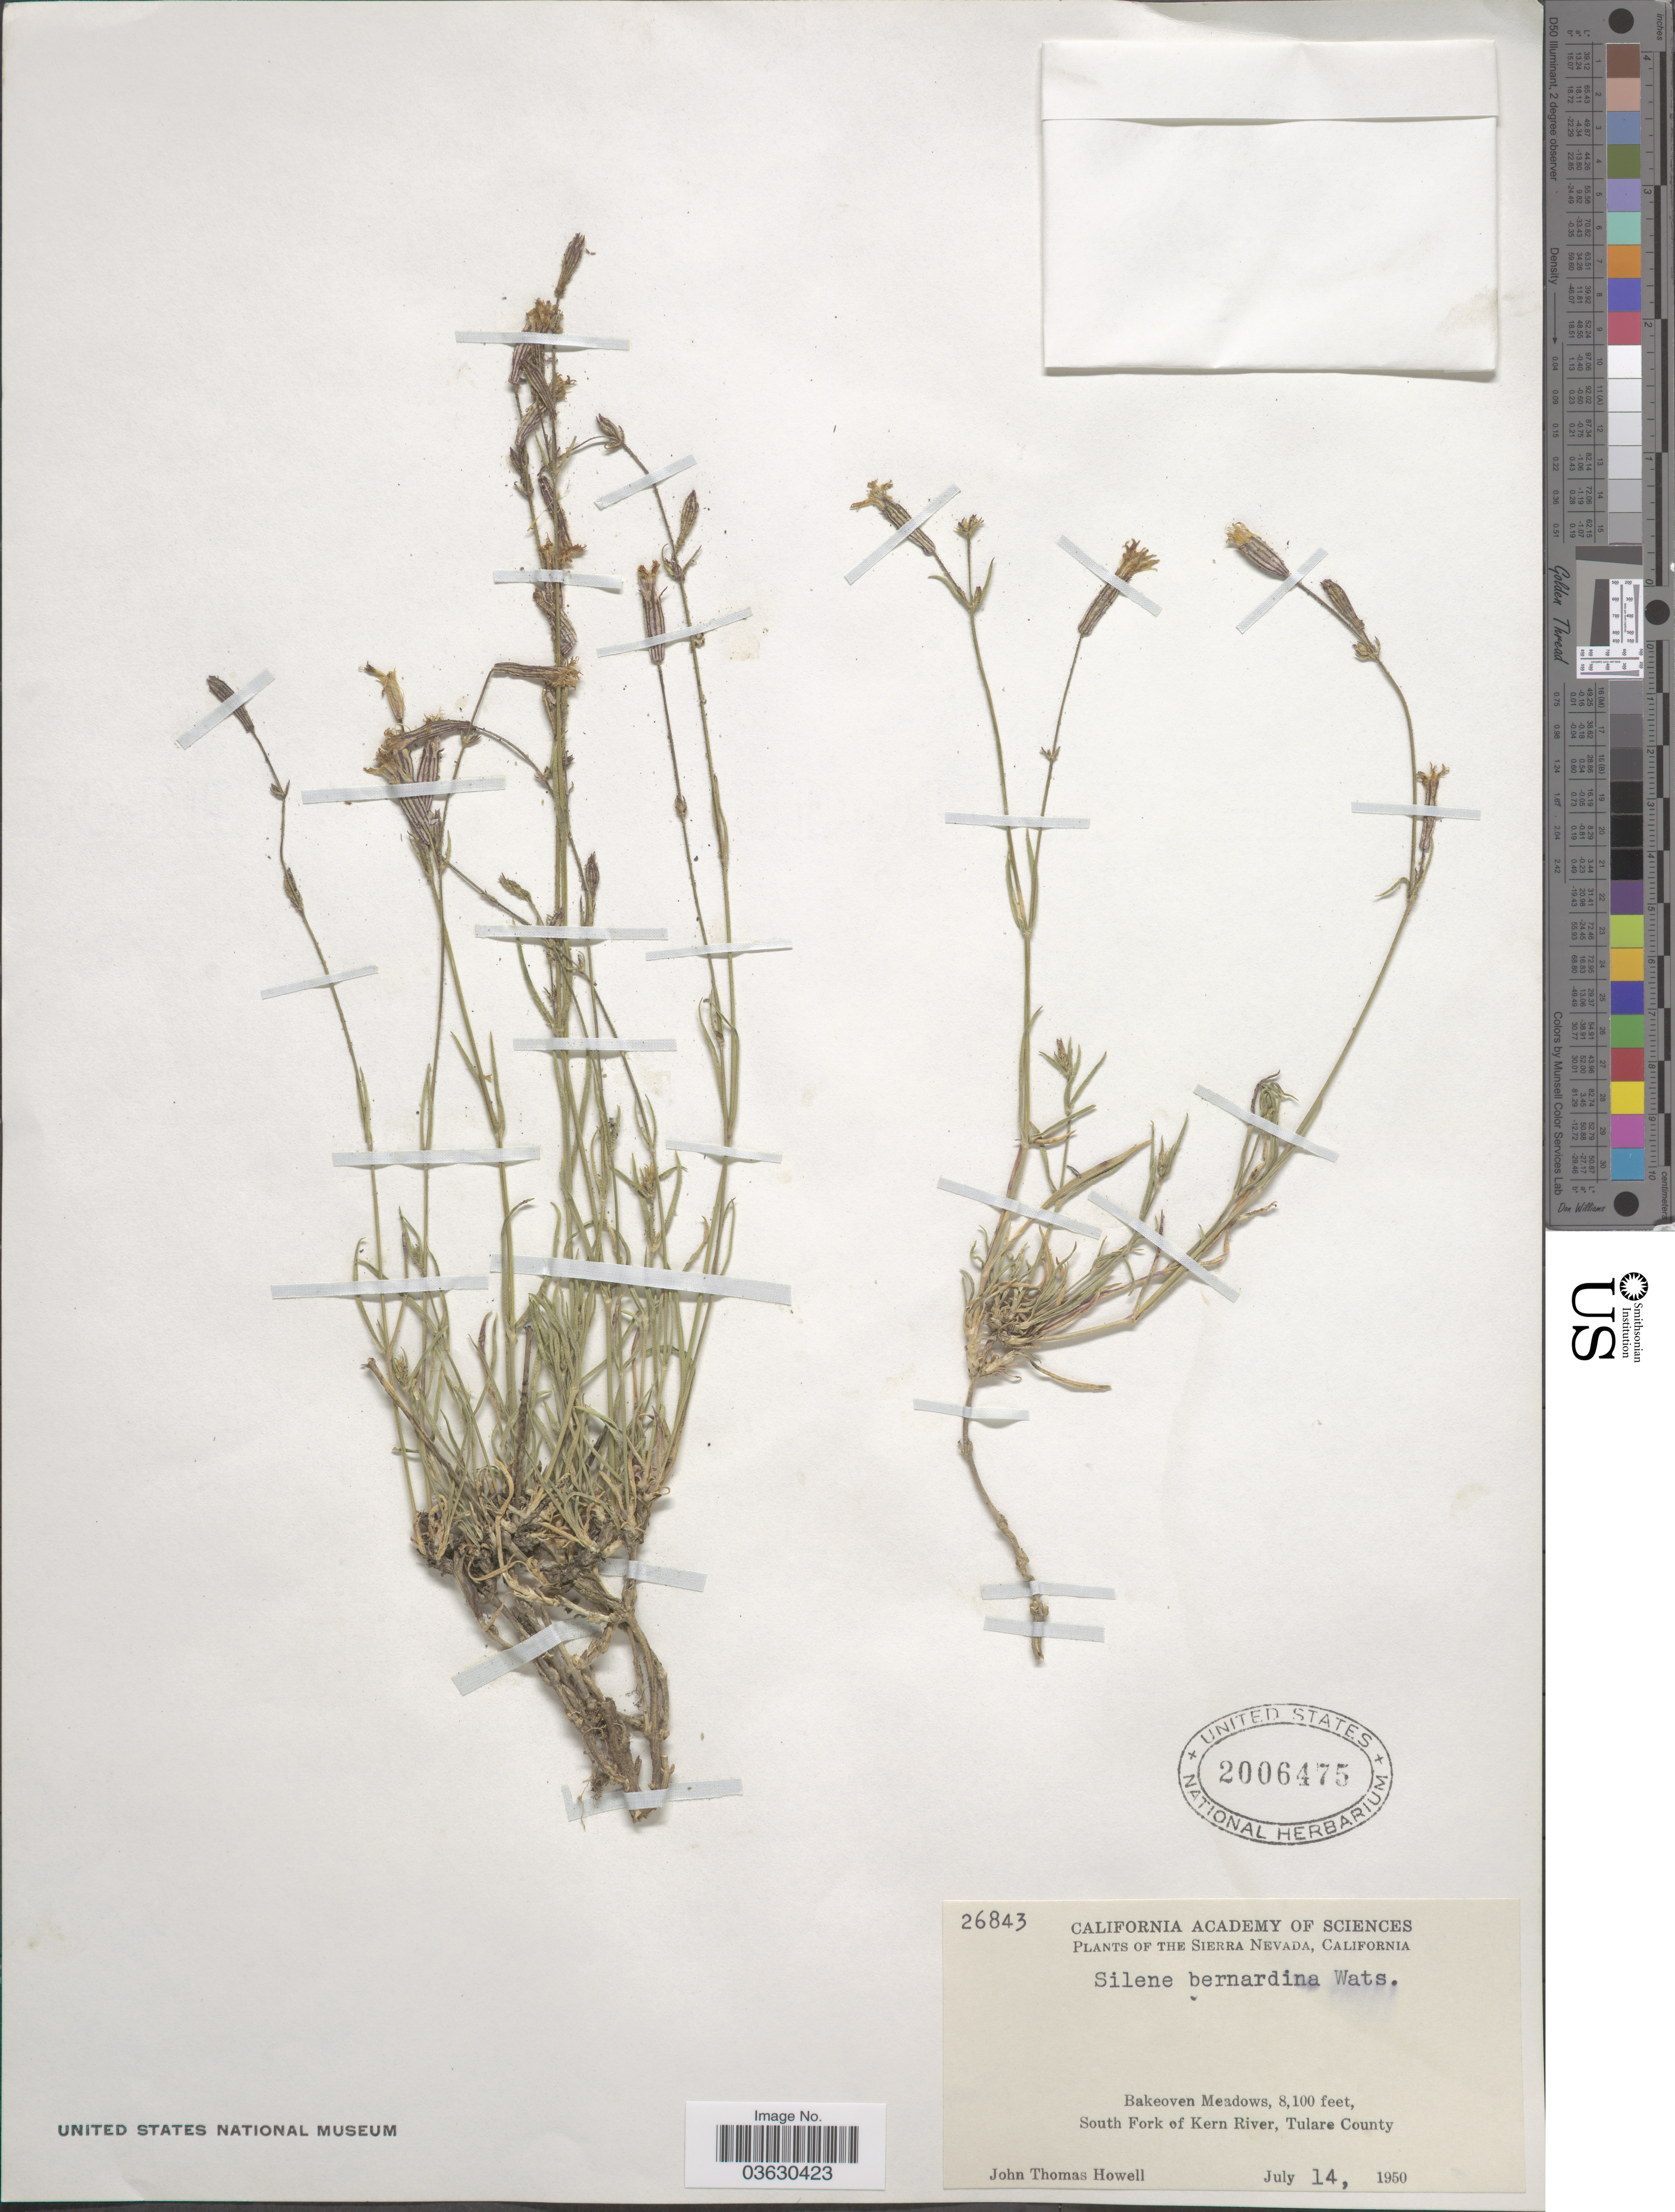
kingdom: Plantae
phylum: Tracheophyta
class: Magnoliopsida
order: Caryophyllales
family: Caryophyllaceae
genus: Silene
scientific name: Silene bernardina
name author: S. Watson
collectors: J. T. Howell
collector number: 26843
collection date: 1950-07-14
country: United States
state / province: California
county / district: Tulare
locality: The Sierra Nevada. Bakeoven Meadows. South Fork of Kern River, Tulare County.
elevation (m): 2469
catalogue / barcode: US 2006475